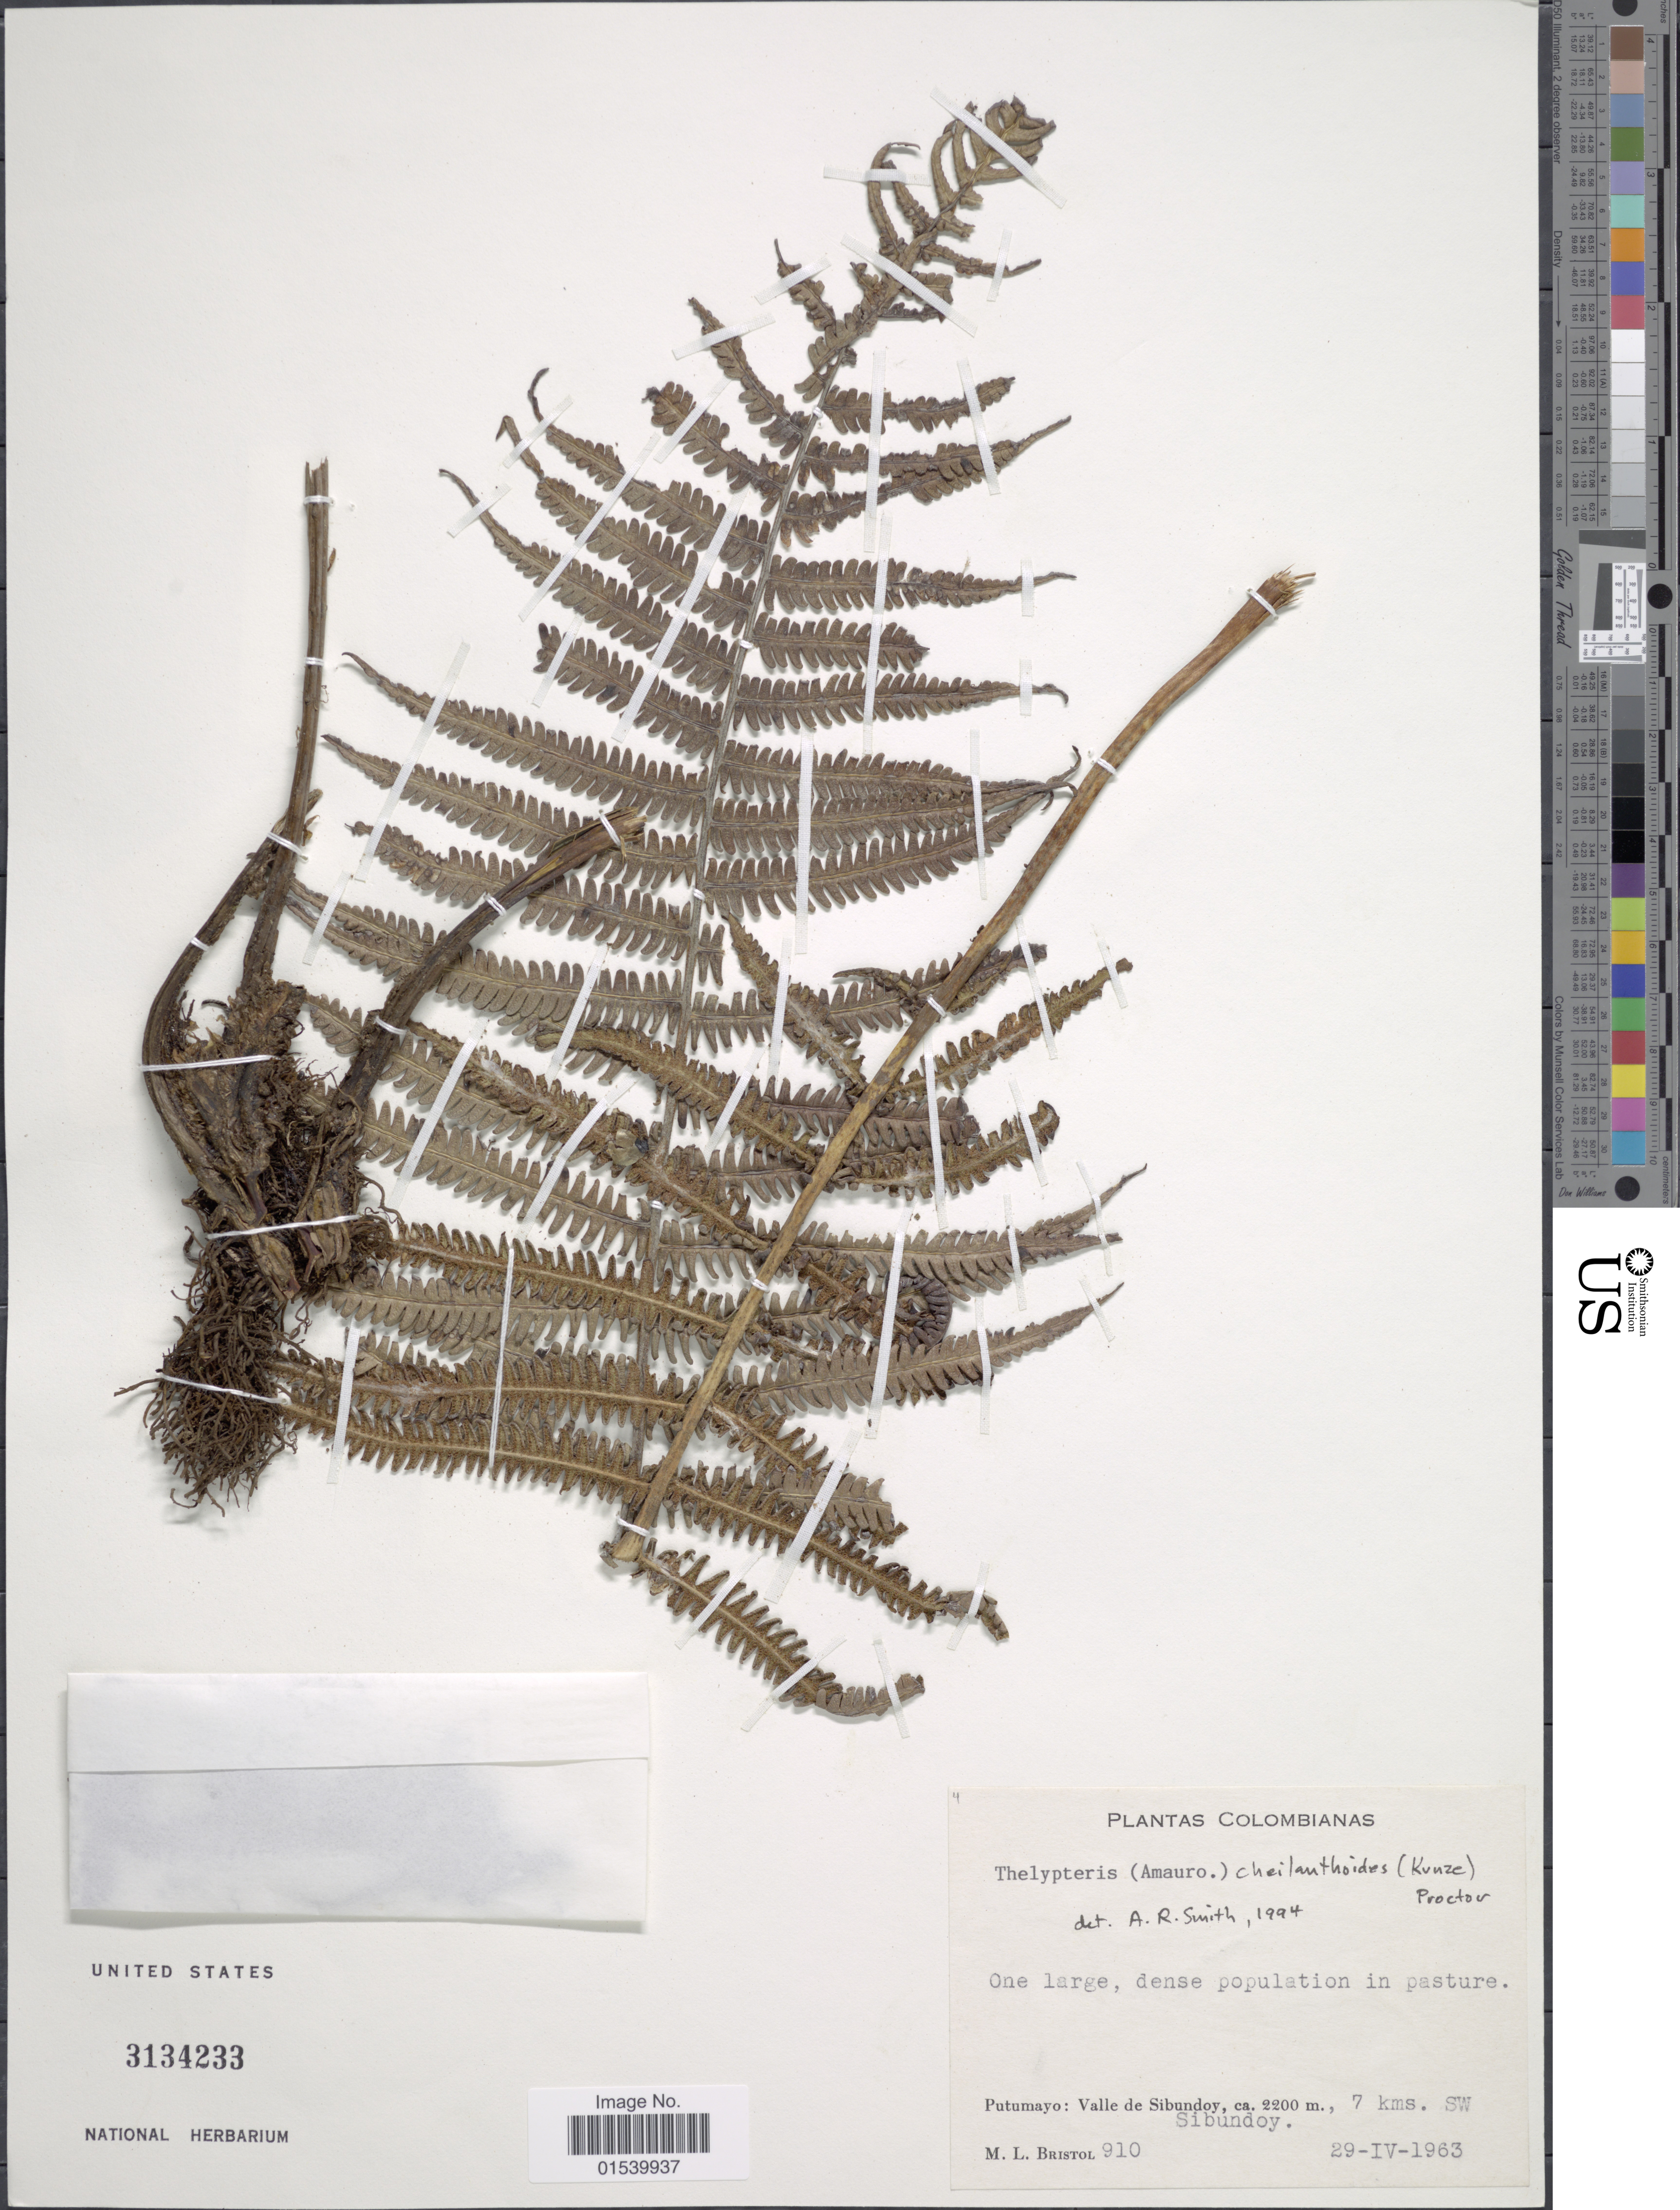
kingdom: Plantae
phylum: Tracheophyta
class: Polypodiopsida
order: Polypodiales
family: Thelypteridaceae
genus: Amauropelta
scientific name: Amauropelta cheilanthoides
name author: (Kunze) Á. Löve & D. Löve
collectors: M. L. Bristol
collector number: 910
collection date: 1963-04-29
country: Colombia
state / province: Putumayo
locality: Valle de Sibundoy, 7 kms SW Sibundoy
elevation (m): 2200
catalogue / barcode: US 3134233